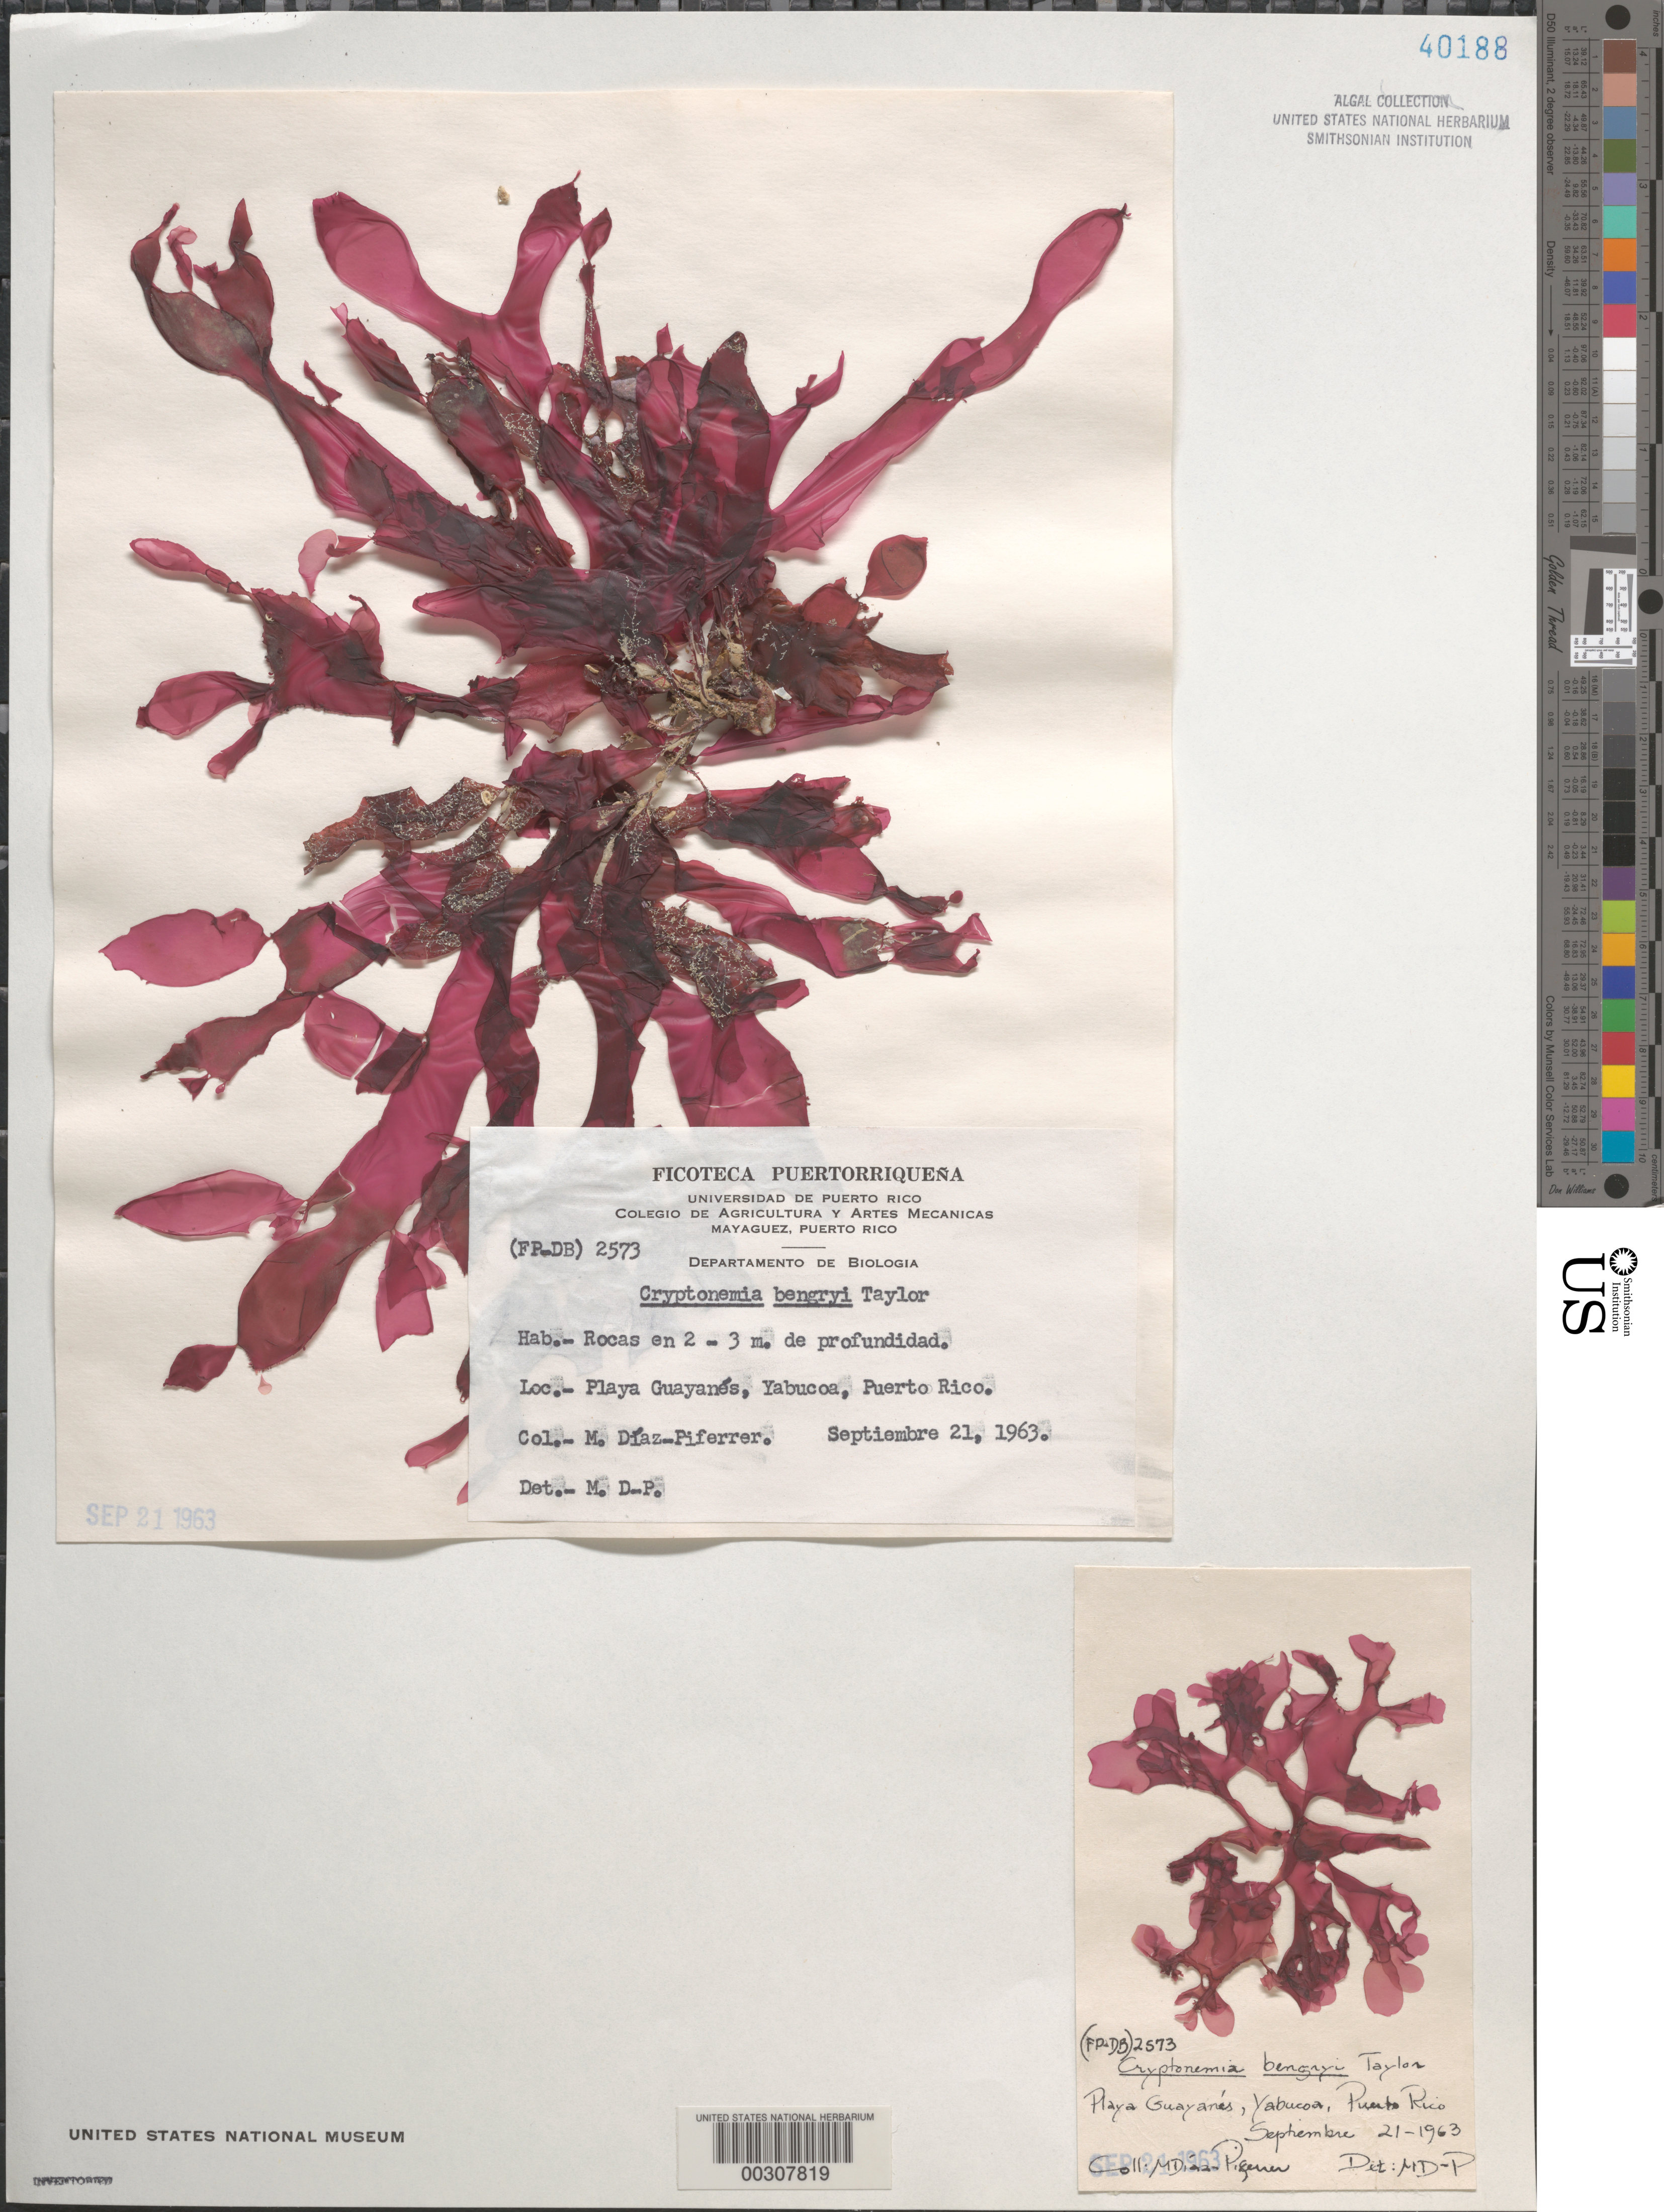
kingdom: Plantae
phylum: Rhodophyta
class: Florideophyceae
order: Halymeniales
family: Halymeniaceae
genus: Cryptonemia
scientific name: Cryptonemia bengryi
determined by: Diaz-Piferrer, M.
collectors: M. Diaz-Piferrer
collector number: (fp-db) 2573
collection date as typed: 21 Sep 1963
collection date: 1963-09-21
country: Puerto Rico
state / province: Yabucoa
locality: Playa Guayanes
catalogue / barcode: US 40188